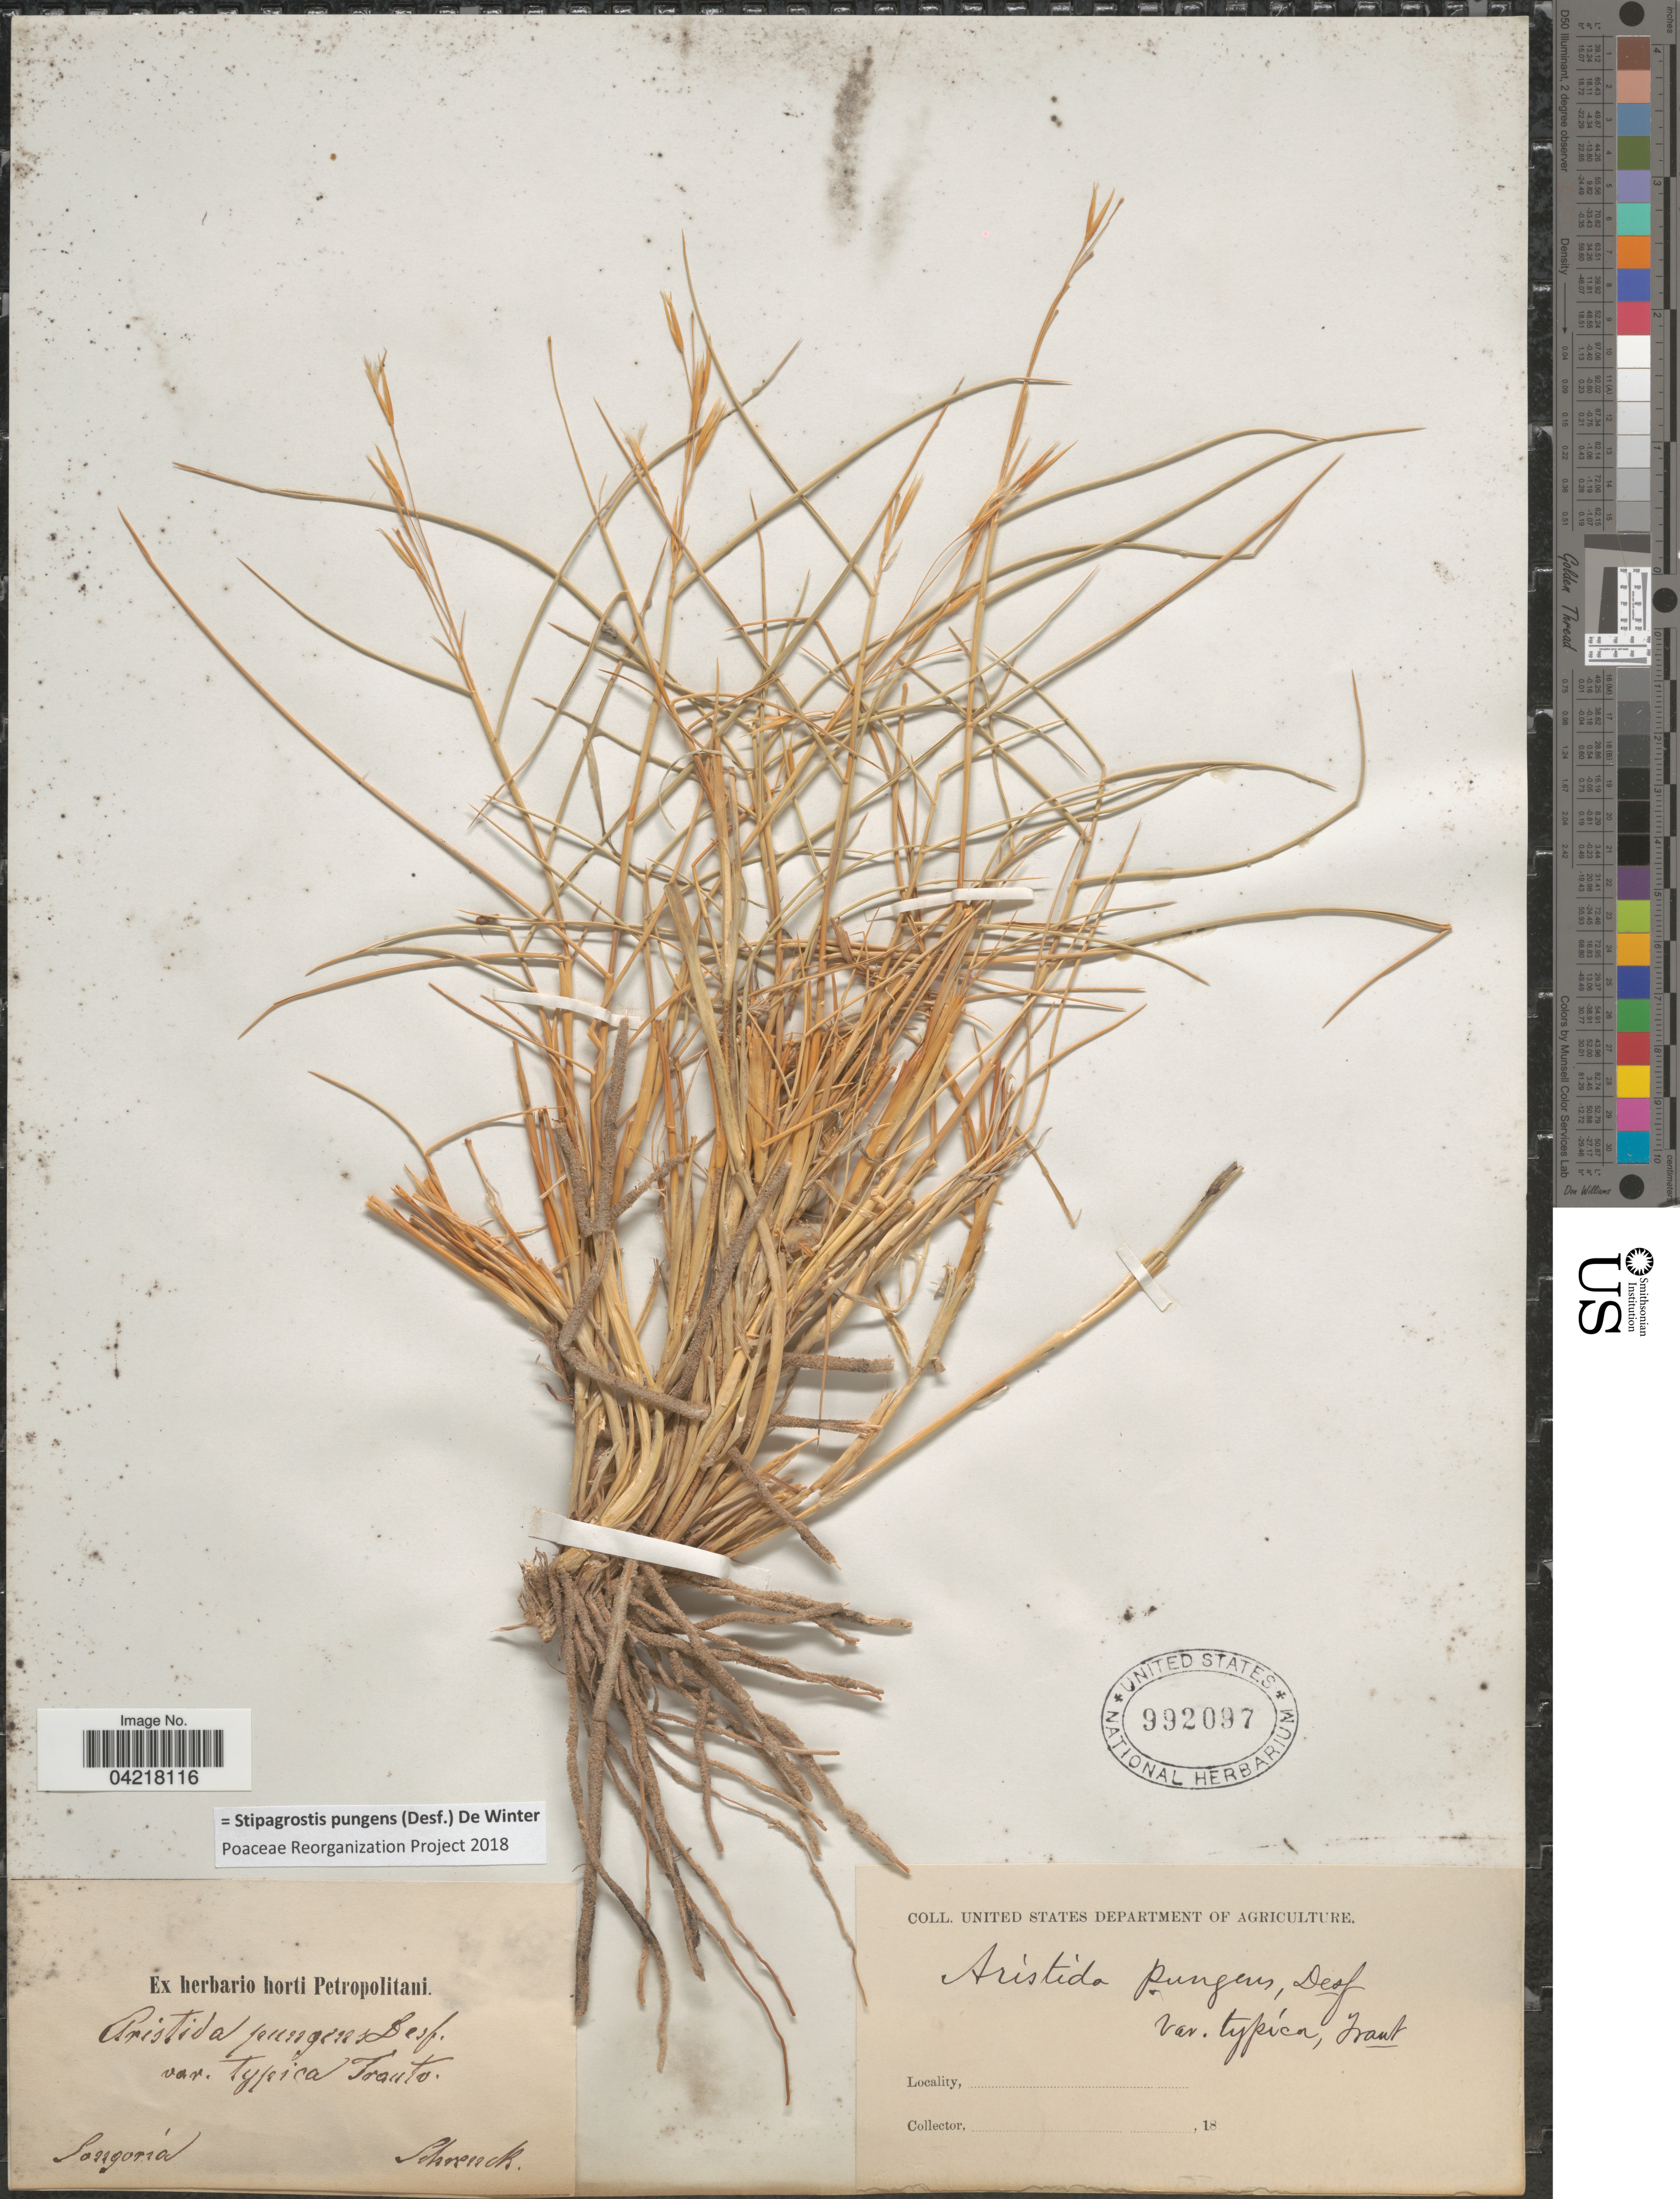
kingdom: Plantae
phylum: Tracheophyta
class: Liliopsida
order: Poales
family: Poaceae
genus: Stipagrostis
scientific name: Stipagrostis pungens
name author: (Desf.) De Winter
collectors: A.G. Schrenk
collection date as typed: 18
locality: Songoria.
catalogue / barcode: US 992097